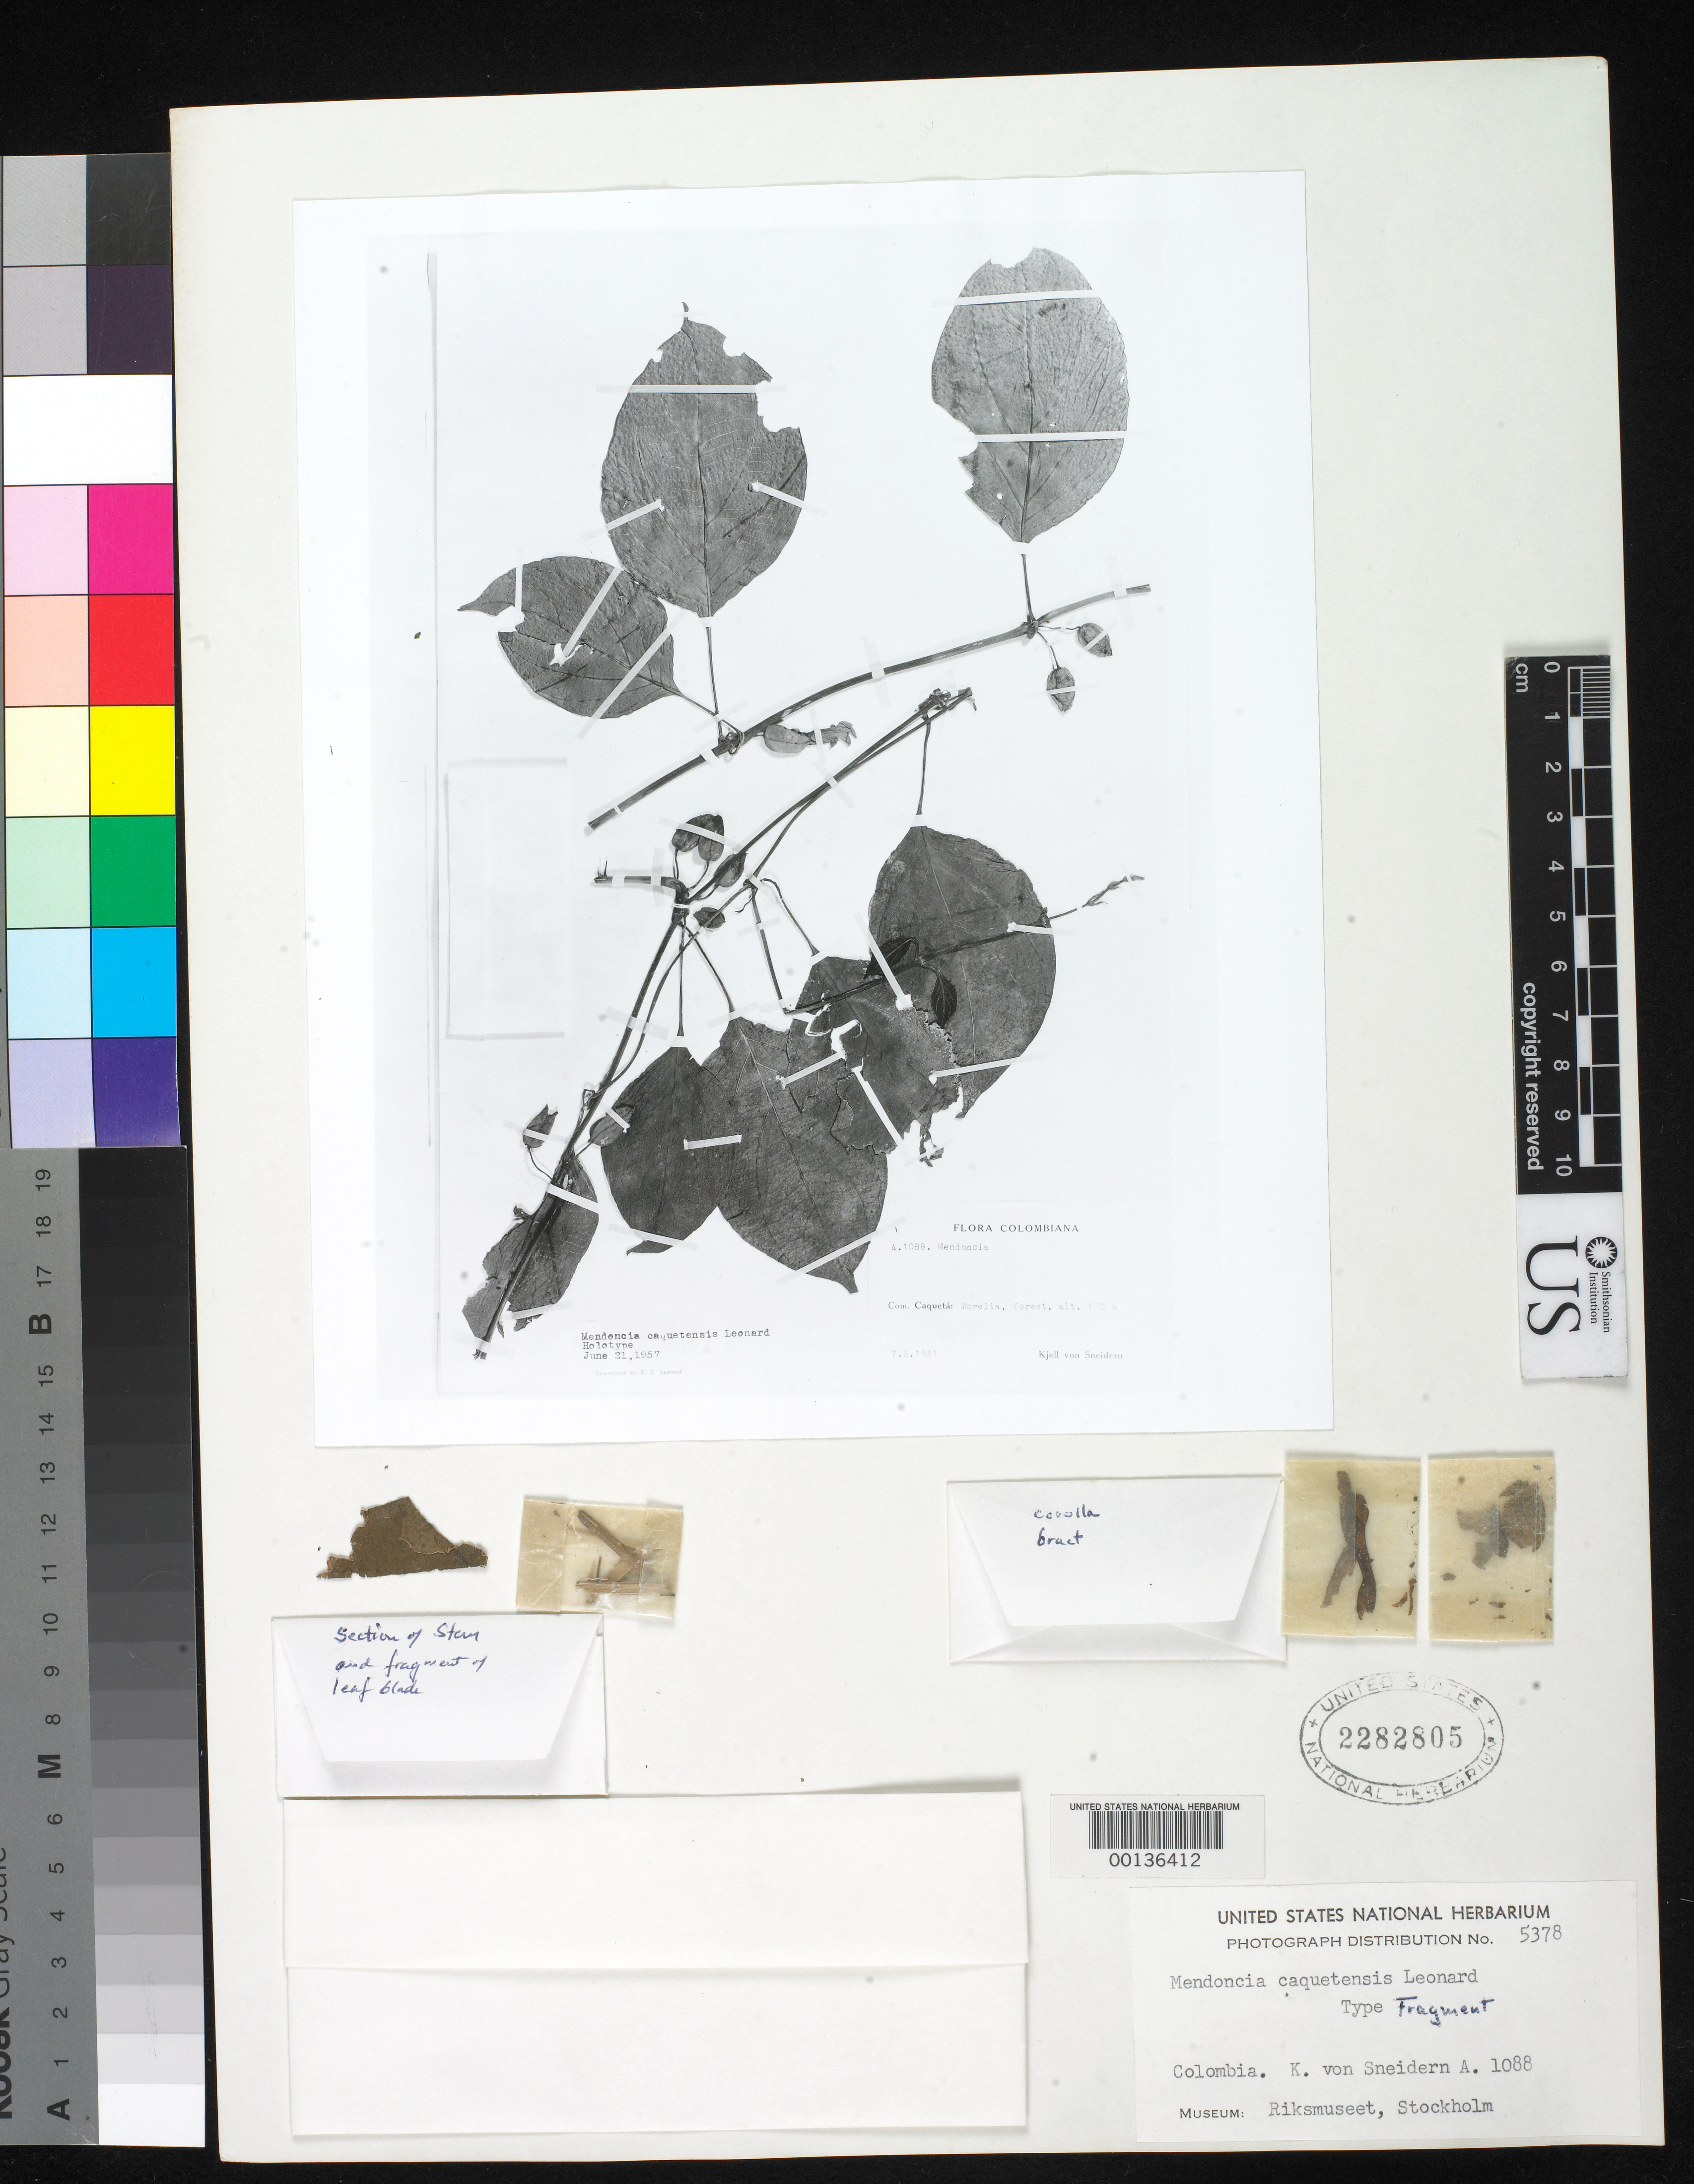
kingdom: Plantae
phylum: Tracheophyta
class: Magnoliopsida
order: Lamiales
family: Acanthaceae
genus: Mendoncia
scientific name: Mendoncia caquetensis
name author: Leonard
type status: Isotype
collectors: K. von Sneidern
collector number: A-1088/1008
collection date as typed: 07 Oct 1941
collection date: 1941-10-07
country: Colombia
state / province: Caquetá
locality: Morelia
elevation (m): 150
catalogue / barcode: US 2282805